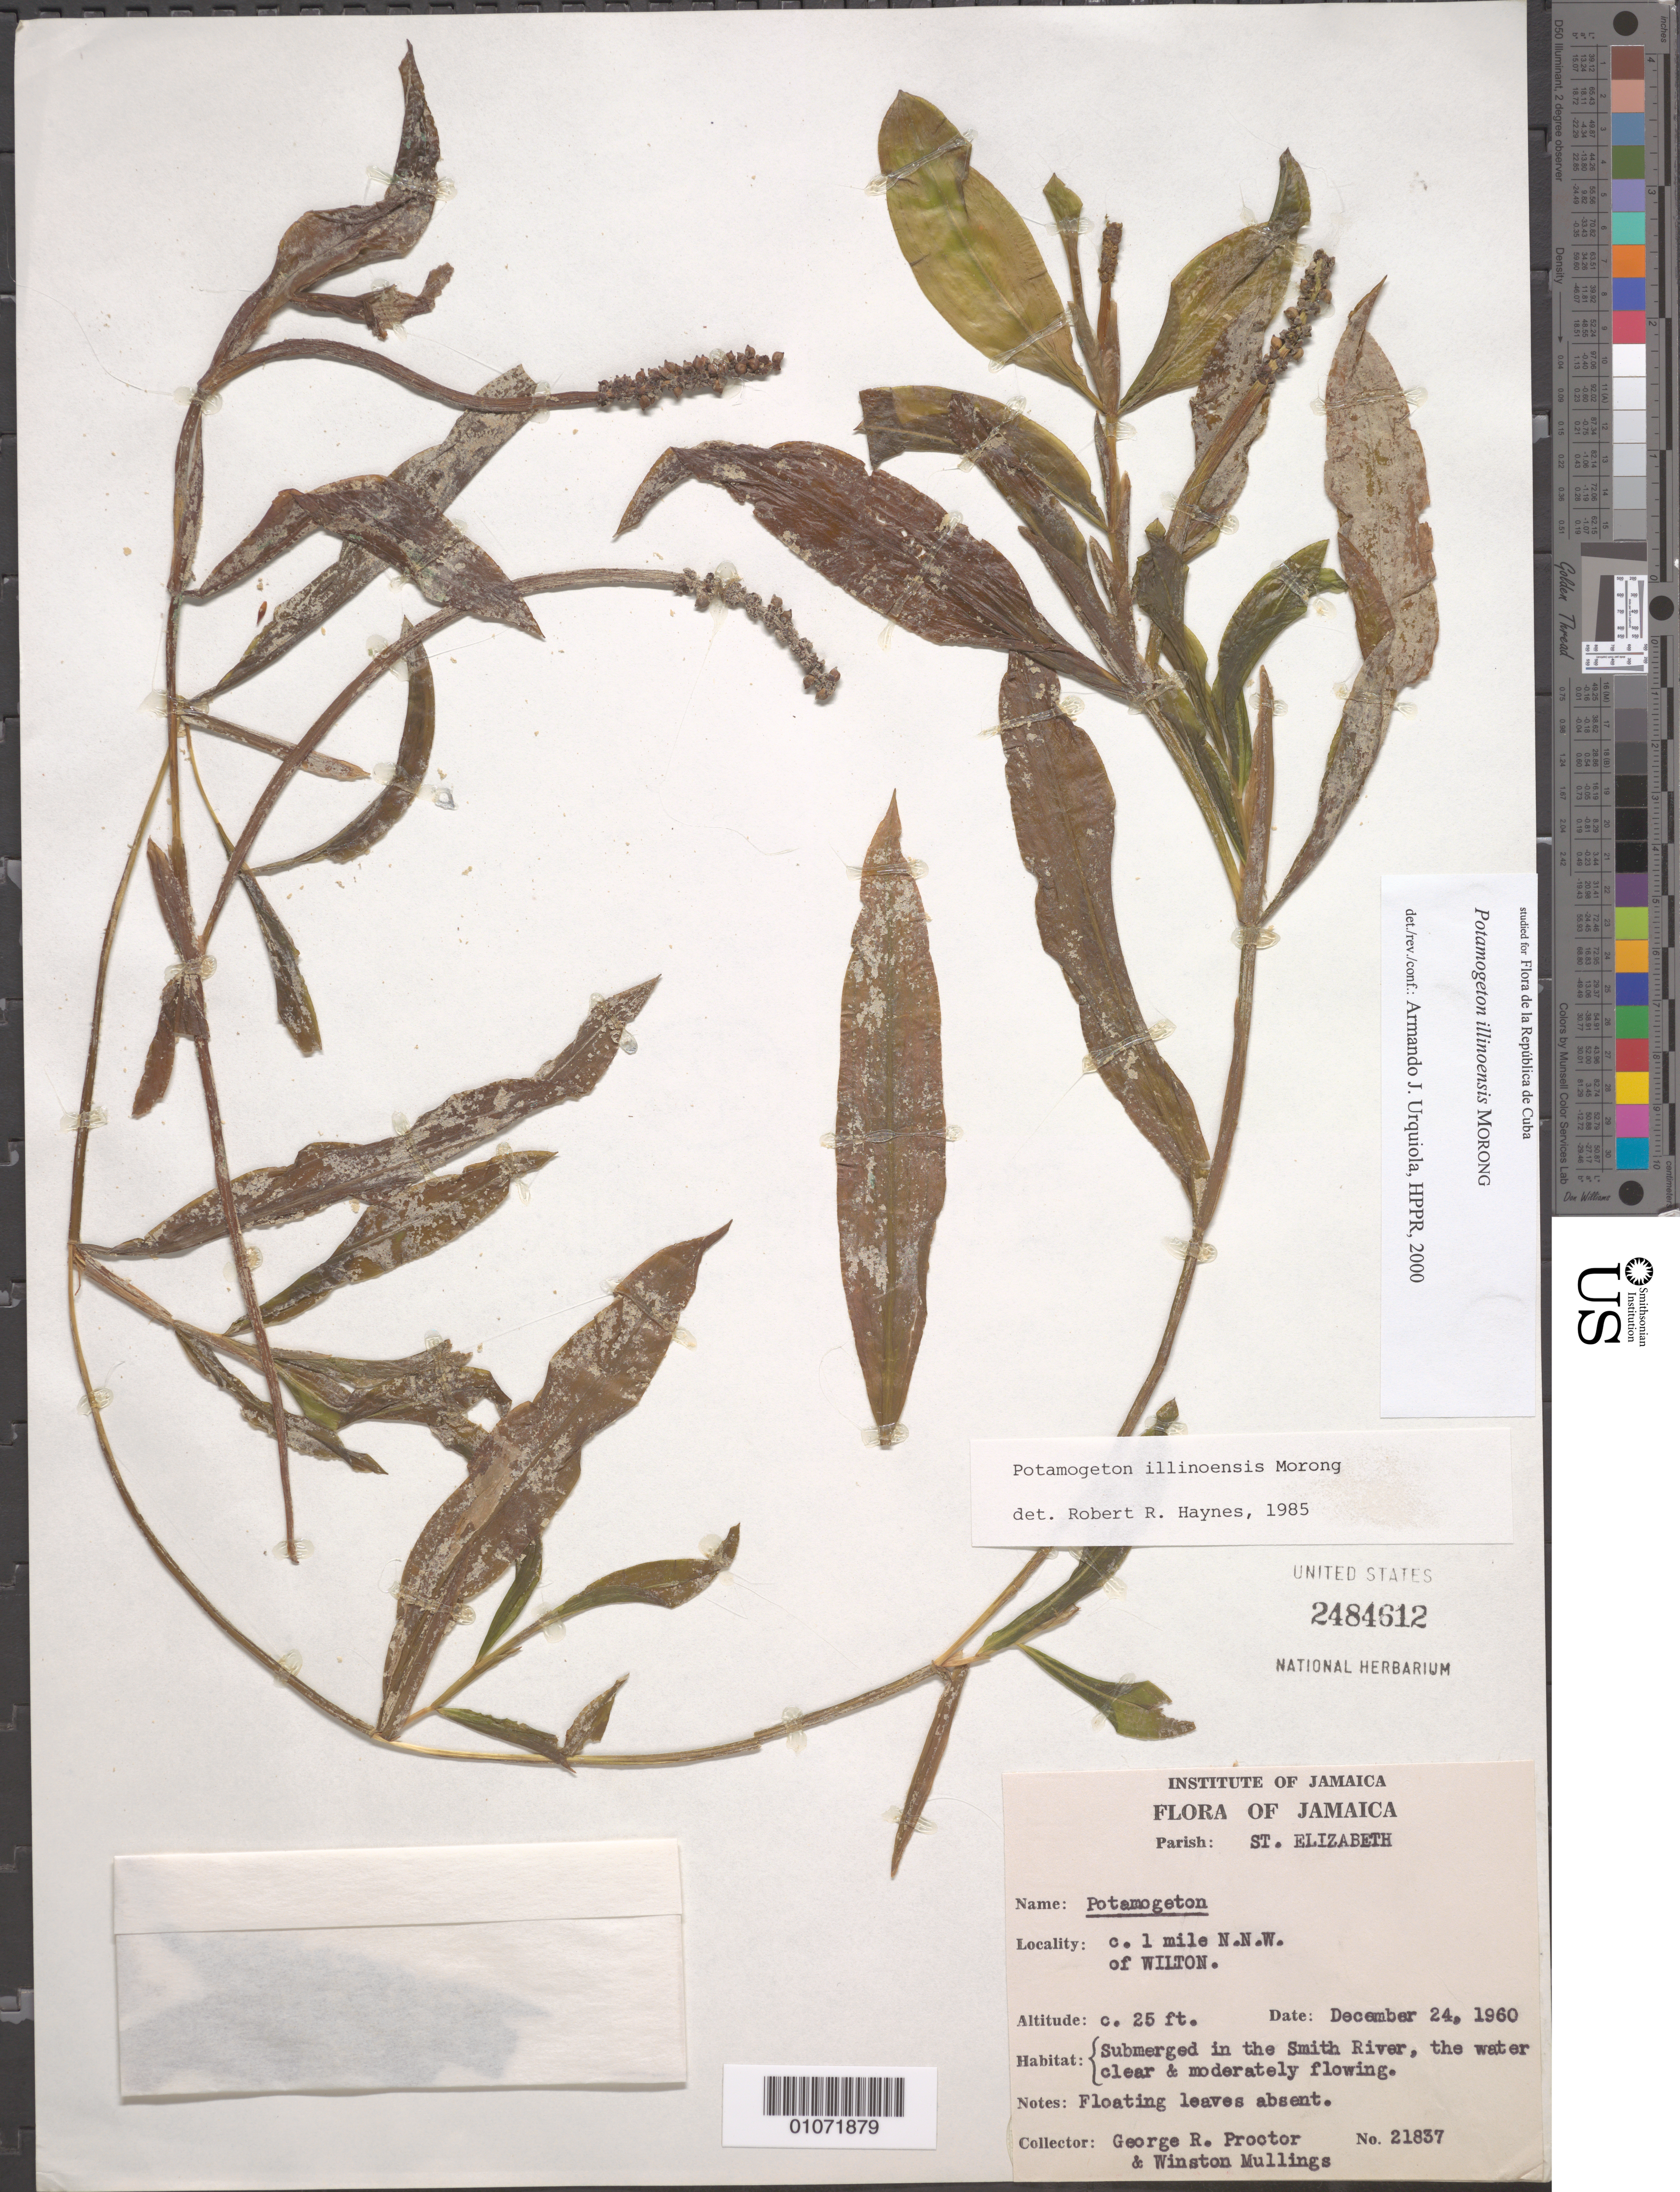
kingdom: Plantae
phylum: Tracheophyta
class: Liliopsida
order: Alismatales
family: Potamogetonaceae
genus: Potamogeton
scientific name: Potamogeton illinoensis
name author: Morong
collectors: G. R. Proctor & W. Mullings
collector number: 21837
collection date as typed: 24 Dec 1960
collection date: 1960-12-24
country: Jamaica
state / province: Saint Elizabeth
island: Jamaica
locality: c. 1 mile N.N.W of WILTON.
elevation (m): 8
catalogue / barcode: US 2484612